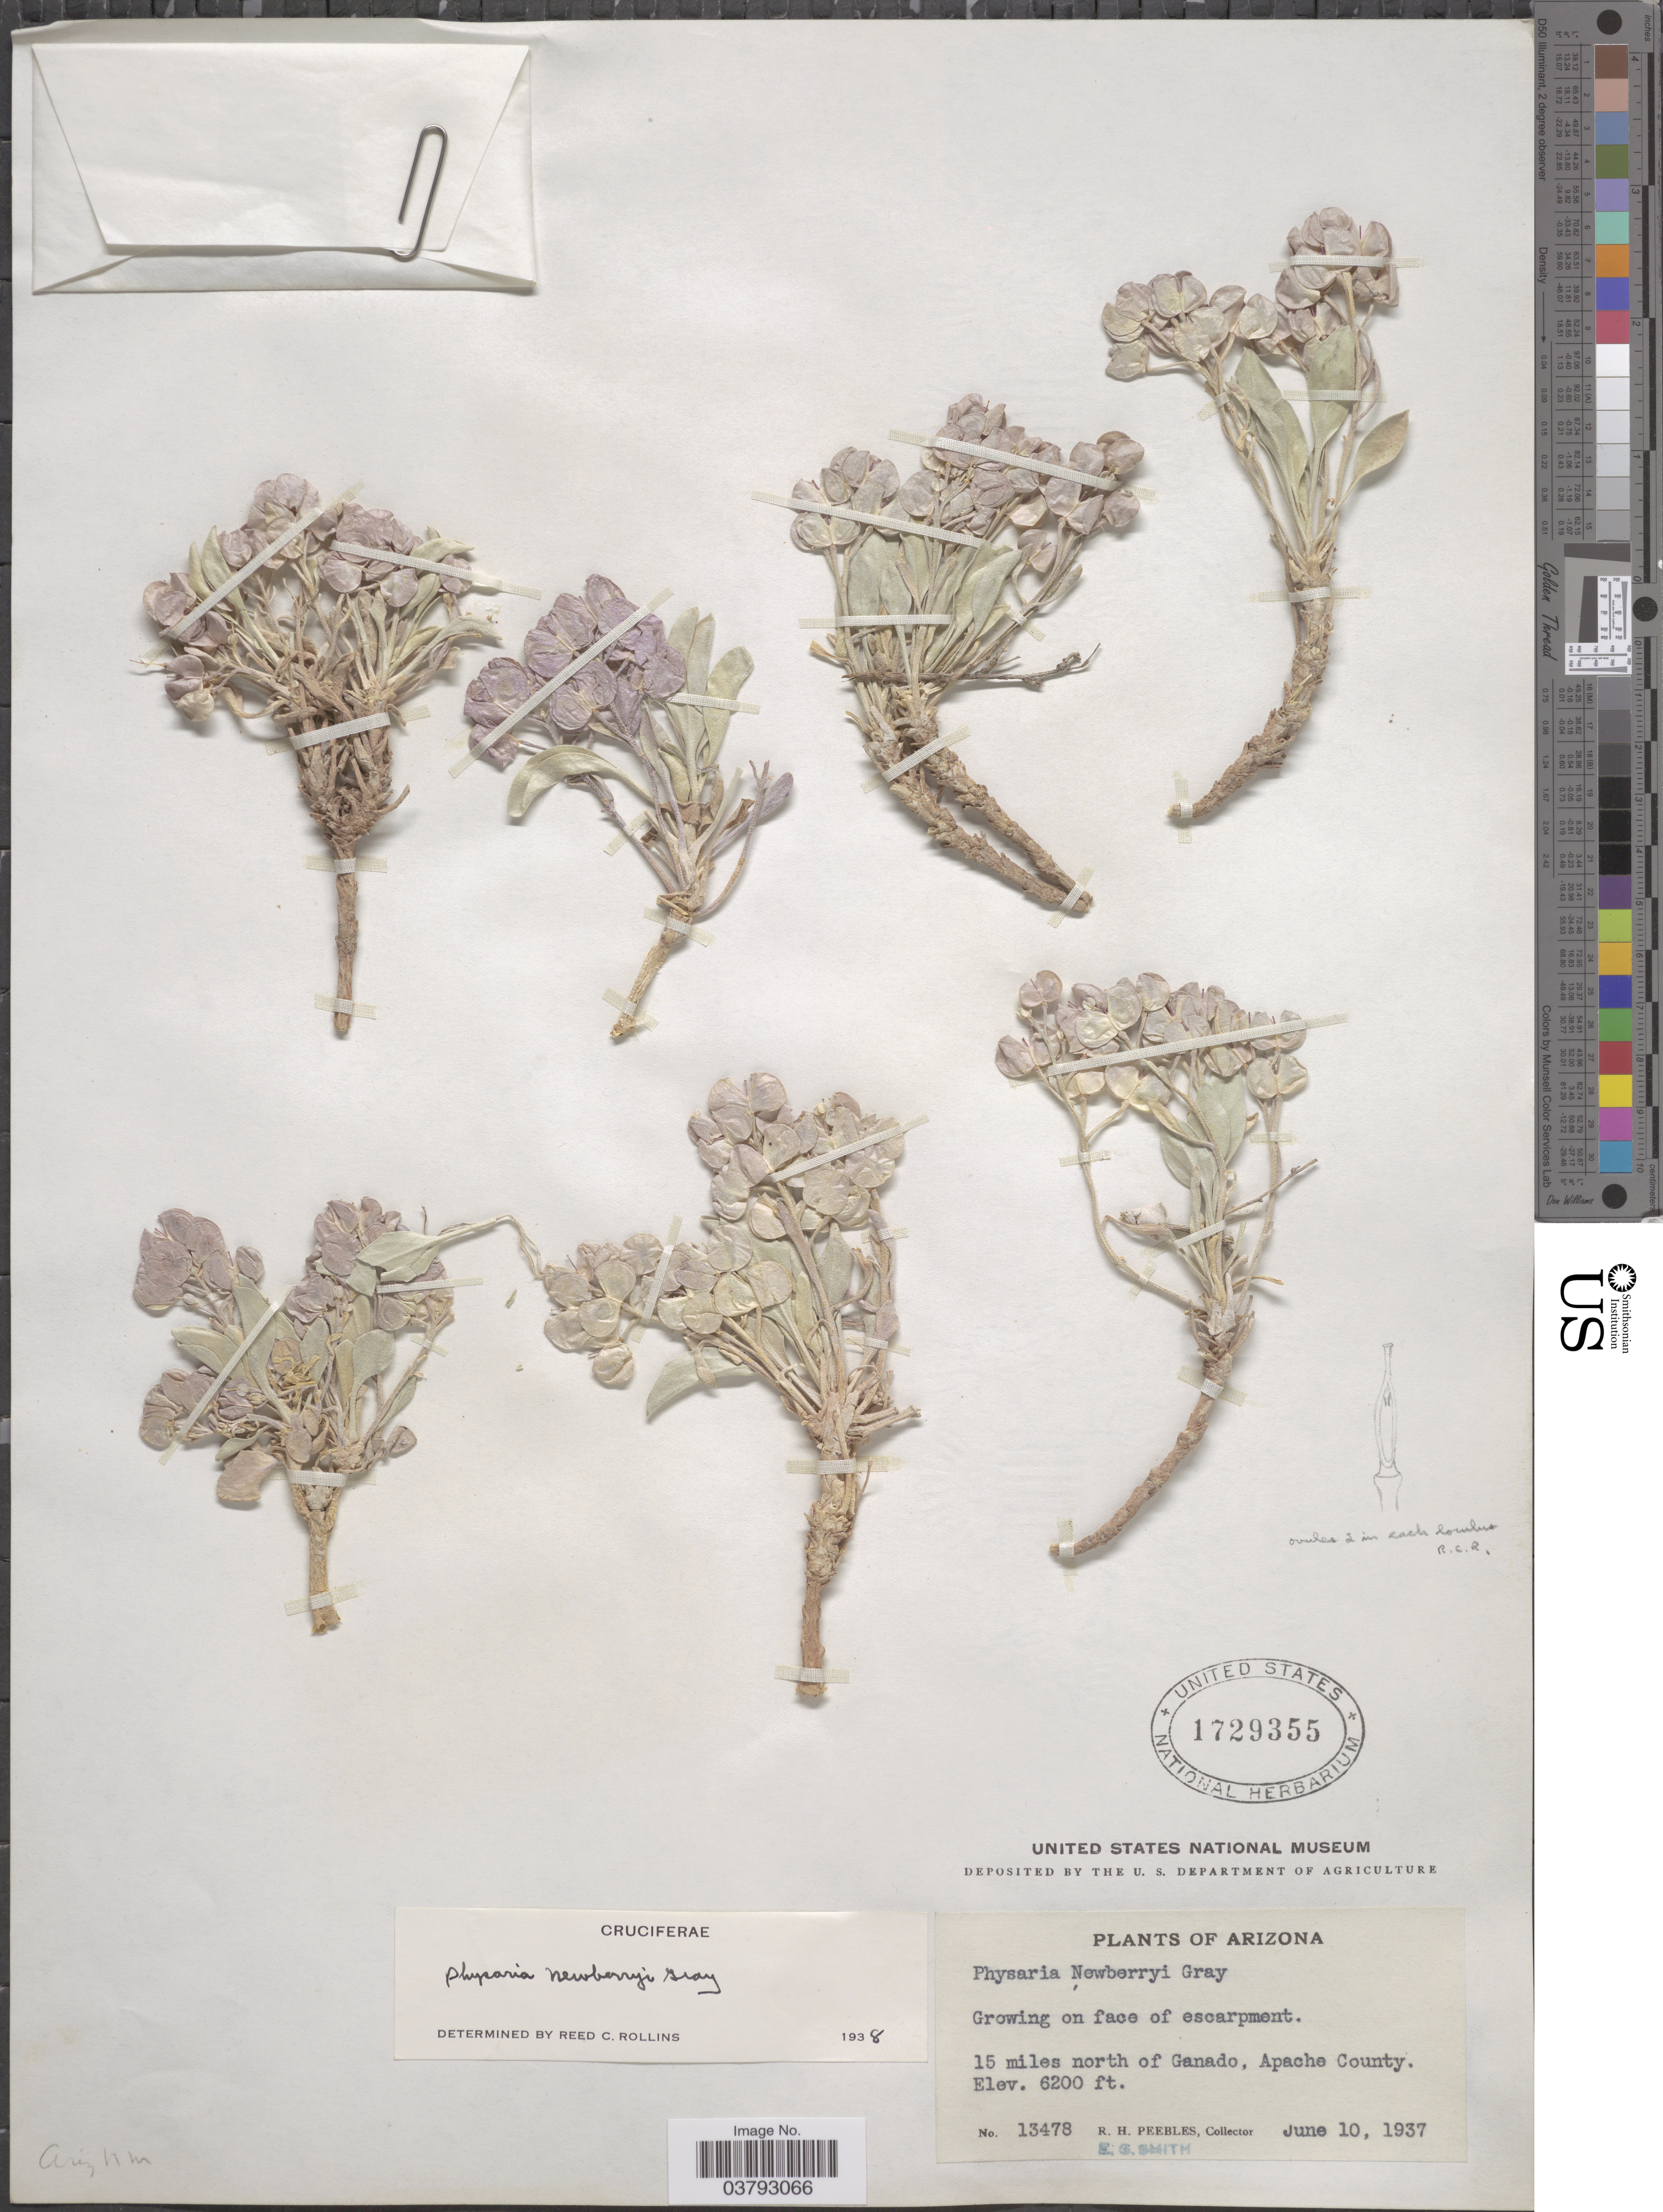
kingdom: Plantae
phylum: Tracheophyta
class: Magnoliopsida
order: Brassicales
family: Brassicaceae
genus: Physaria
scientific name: Physaria newberryi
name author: A. Gray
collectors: R. H. Peebles & E. G. Smith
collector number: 13478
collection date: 1937-06-10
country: United States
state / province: Arizona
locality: Face of escarpment. 15 miles north of Ganado, Apache County.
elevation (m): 1890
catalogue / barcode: US 1729355